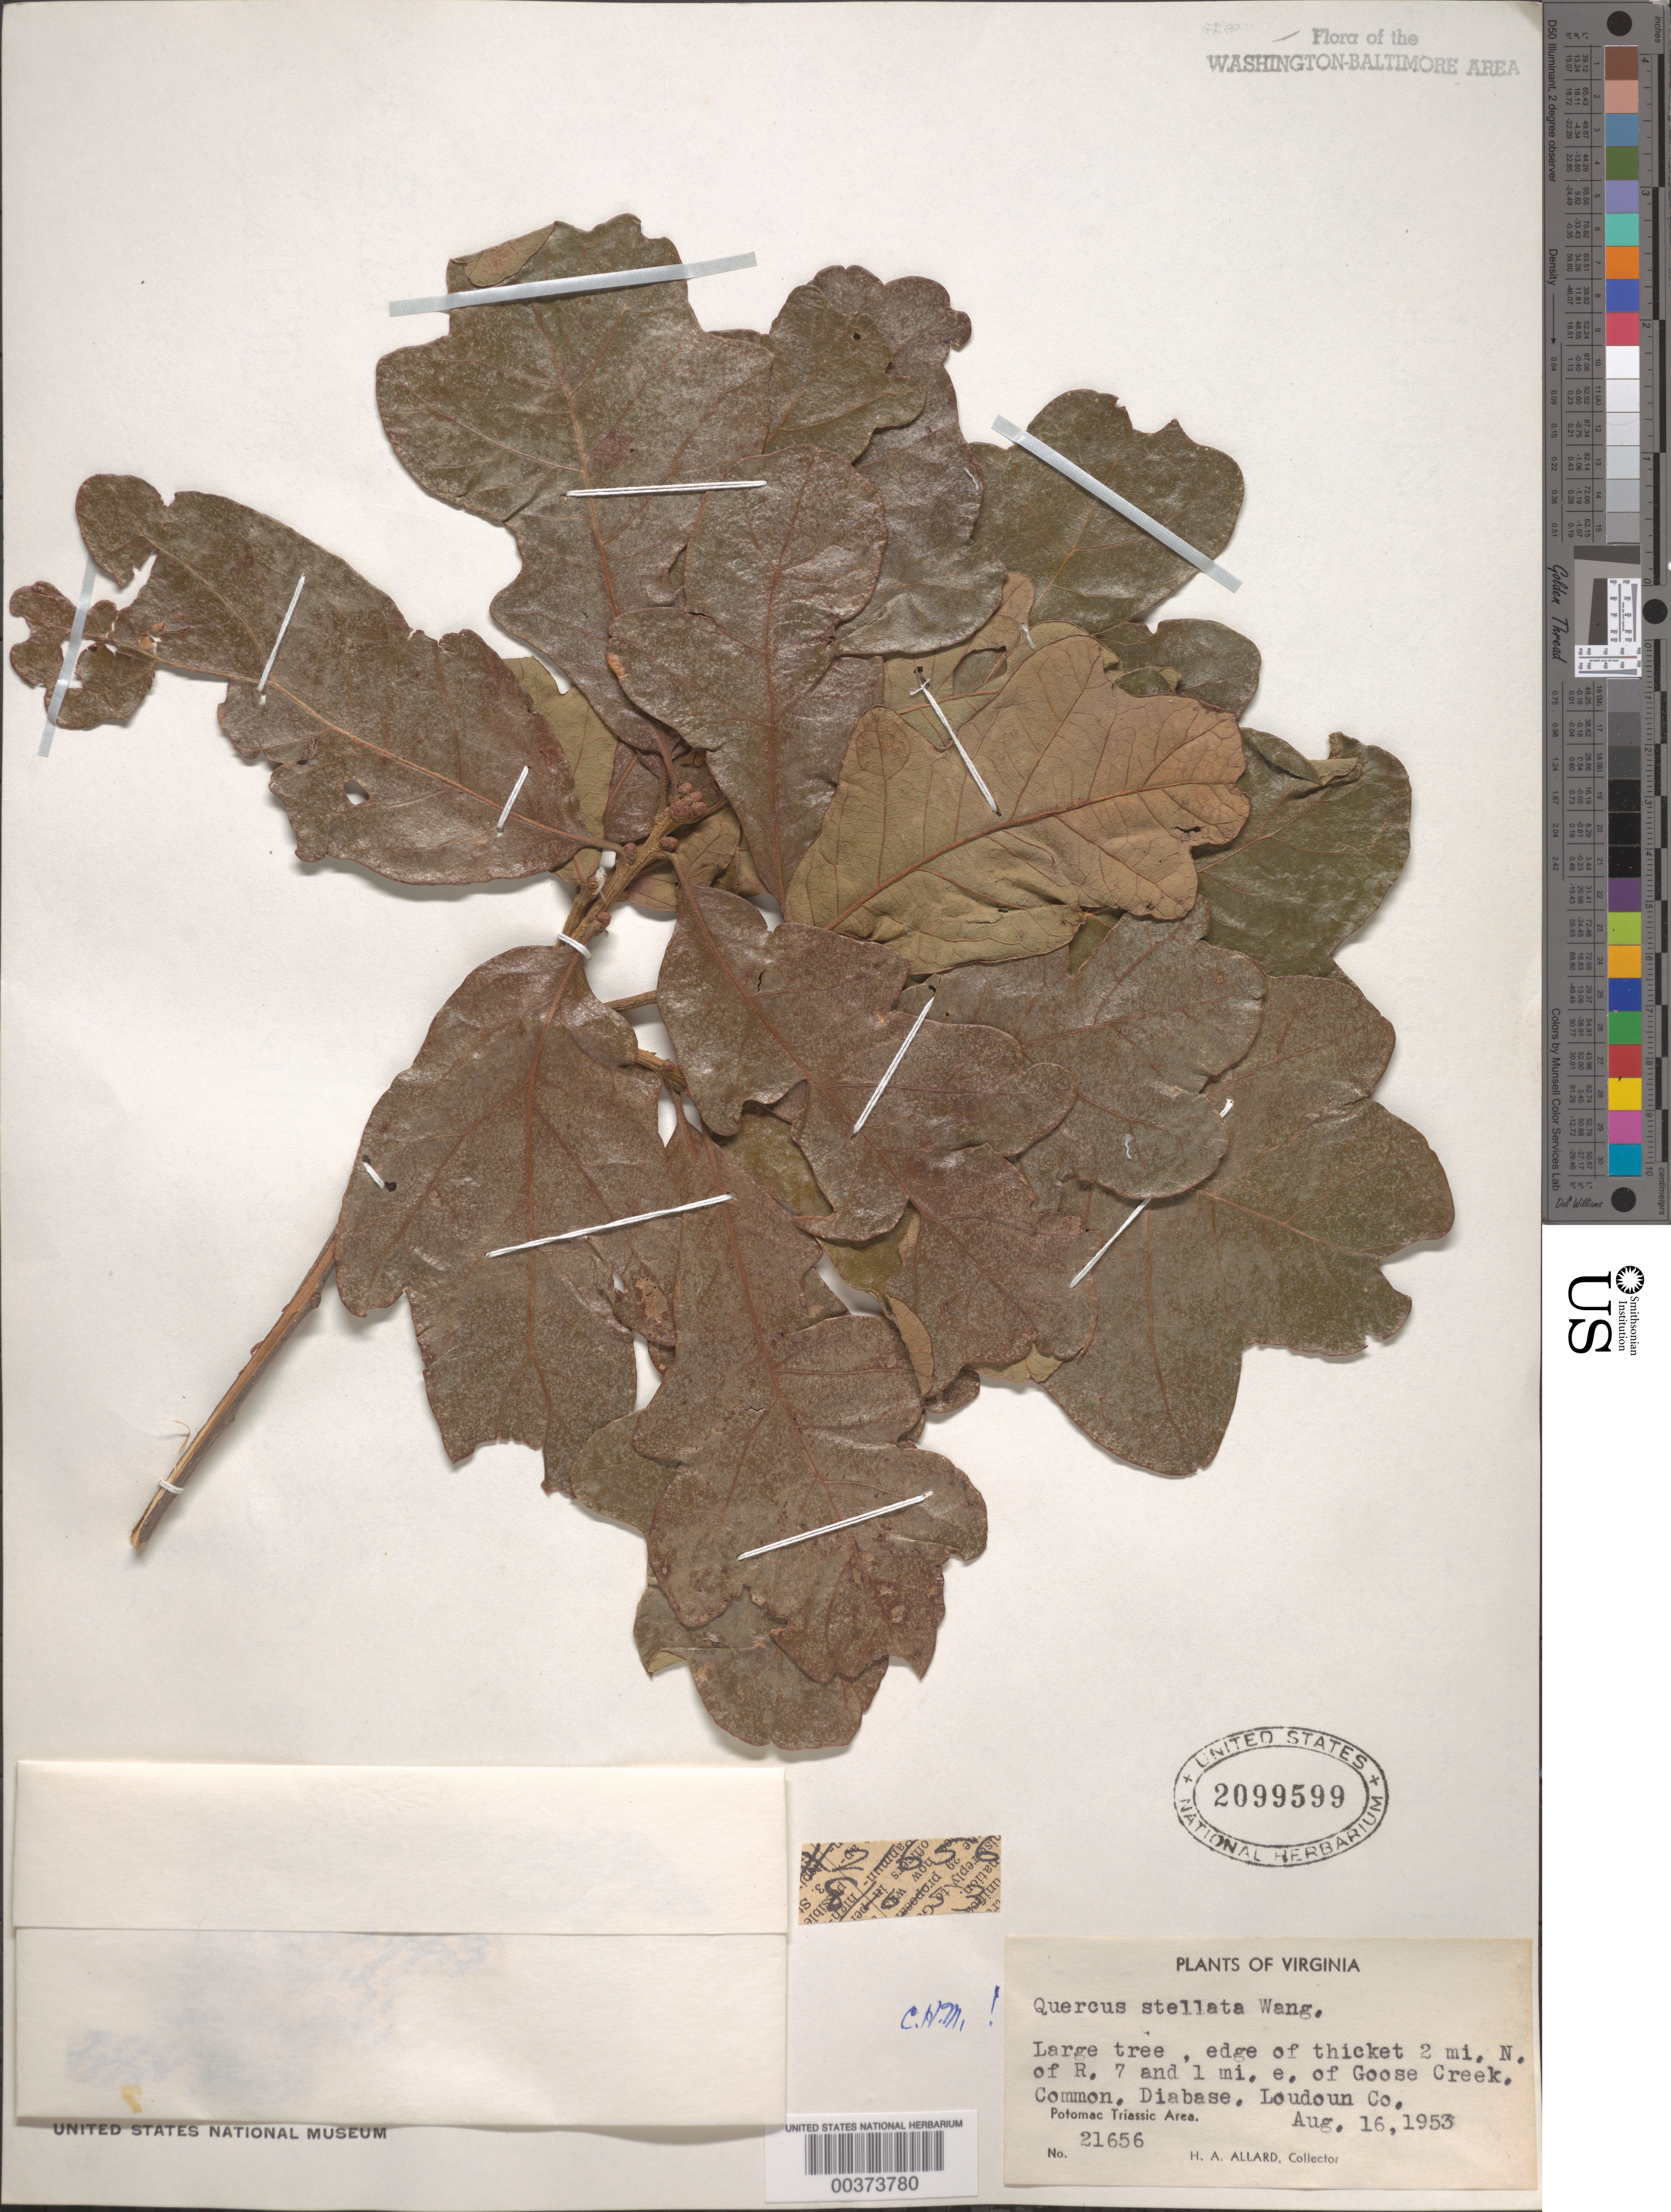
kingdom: Plantae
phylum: Tracheophyta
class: Magnoliopsida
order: Fagales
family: Fagaceae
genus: Quercus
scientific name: Quercus stellata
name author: Wangenh.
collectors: H. A. Allard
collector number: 21656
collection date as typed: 16 Aug 1953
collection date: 1953-08-16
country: United States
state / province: Virginia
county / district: Loudoun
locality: North of Route 7 and east of Goose Creek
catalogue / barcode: US 2099599